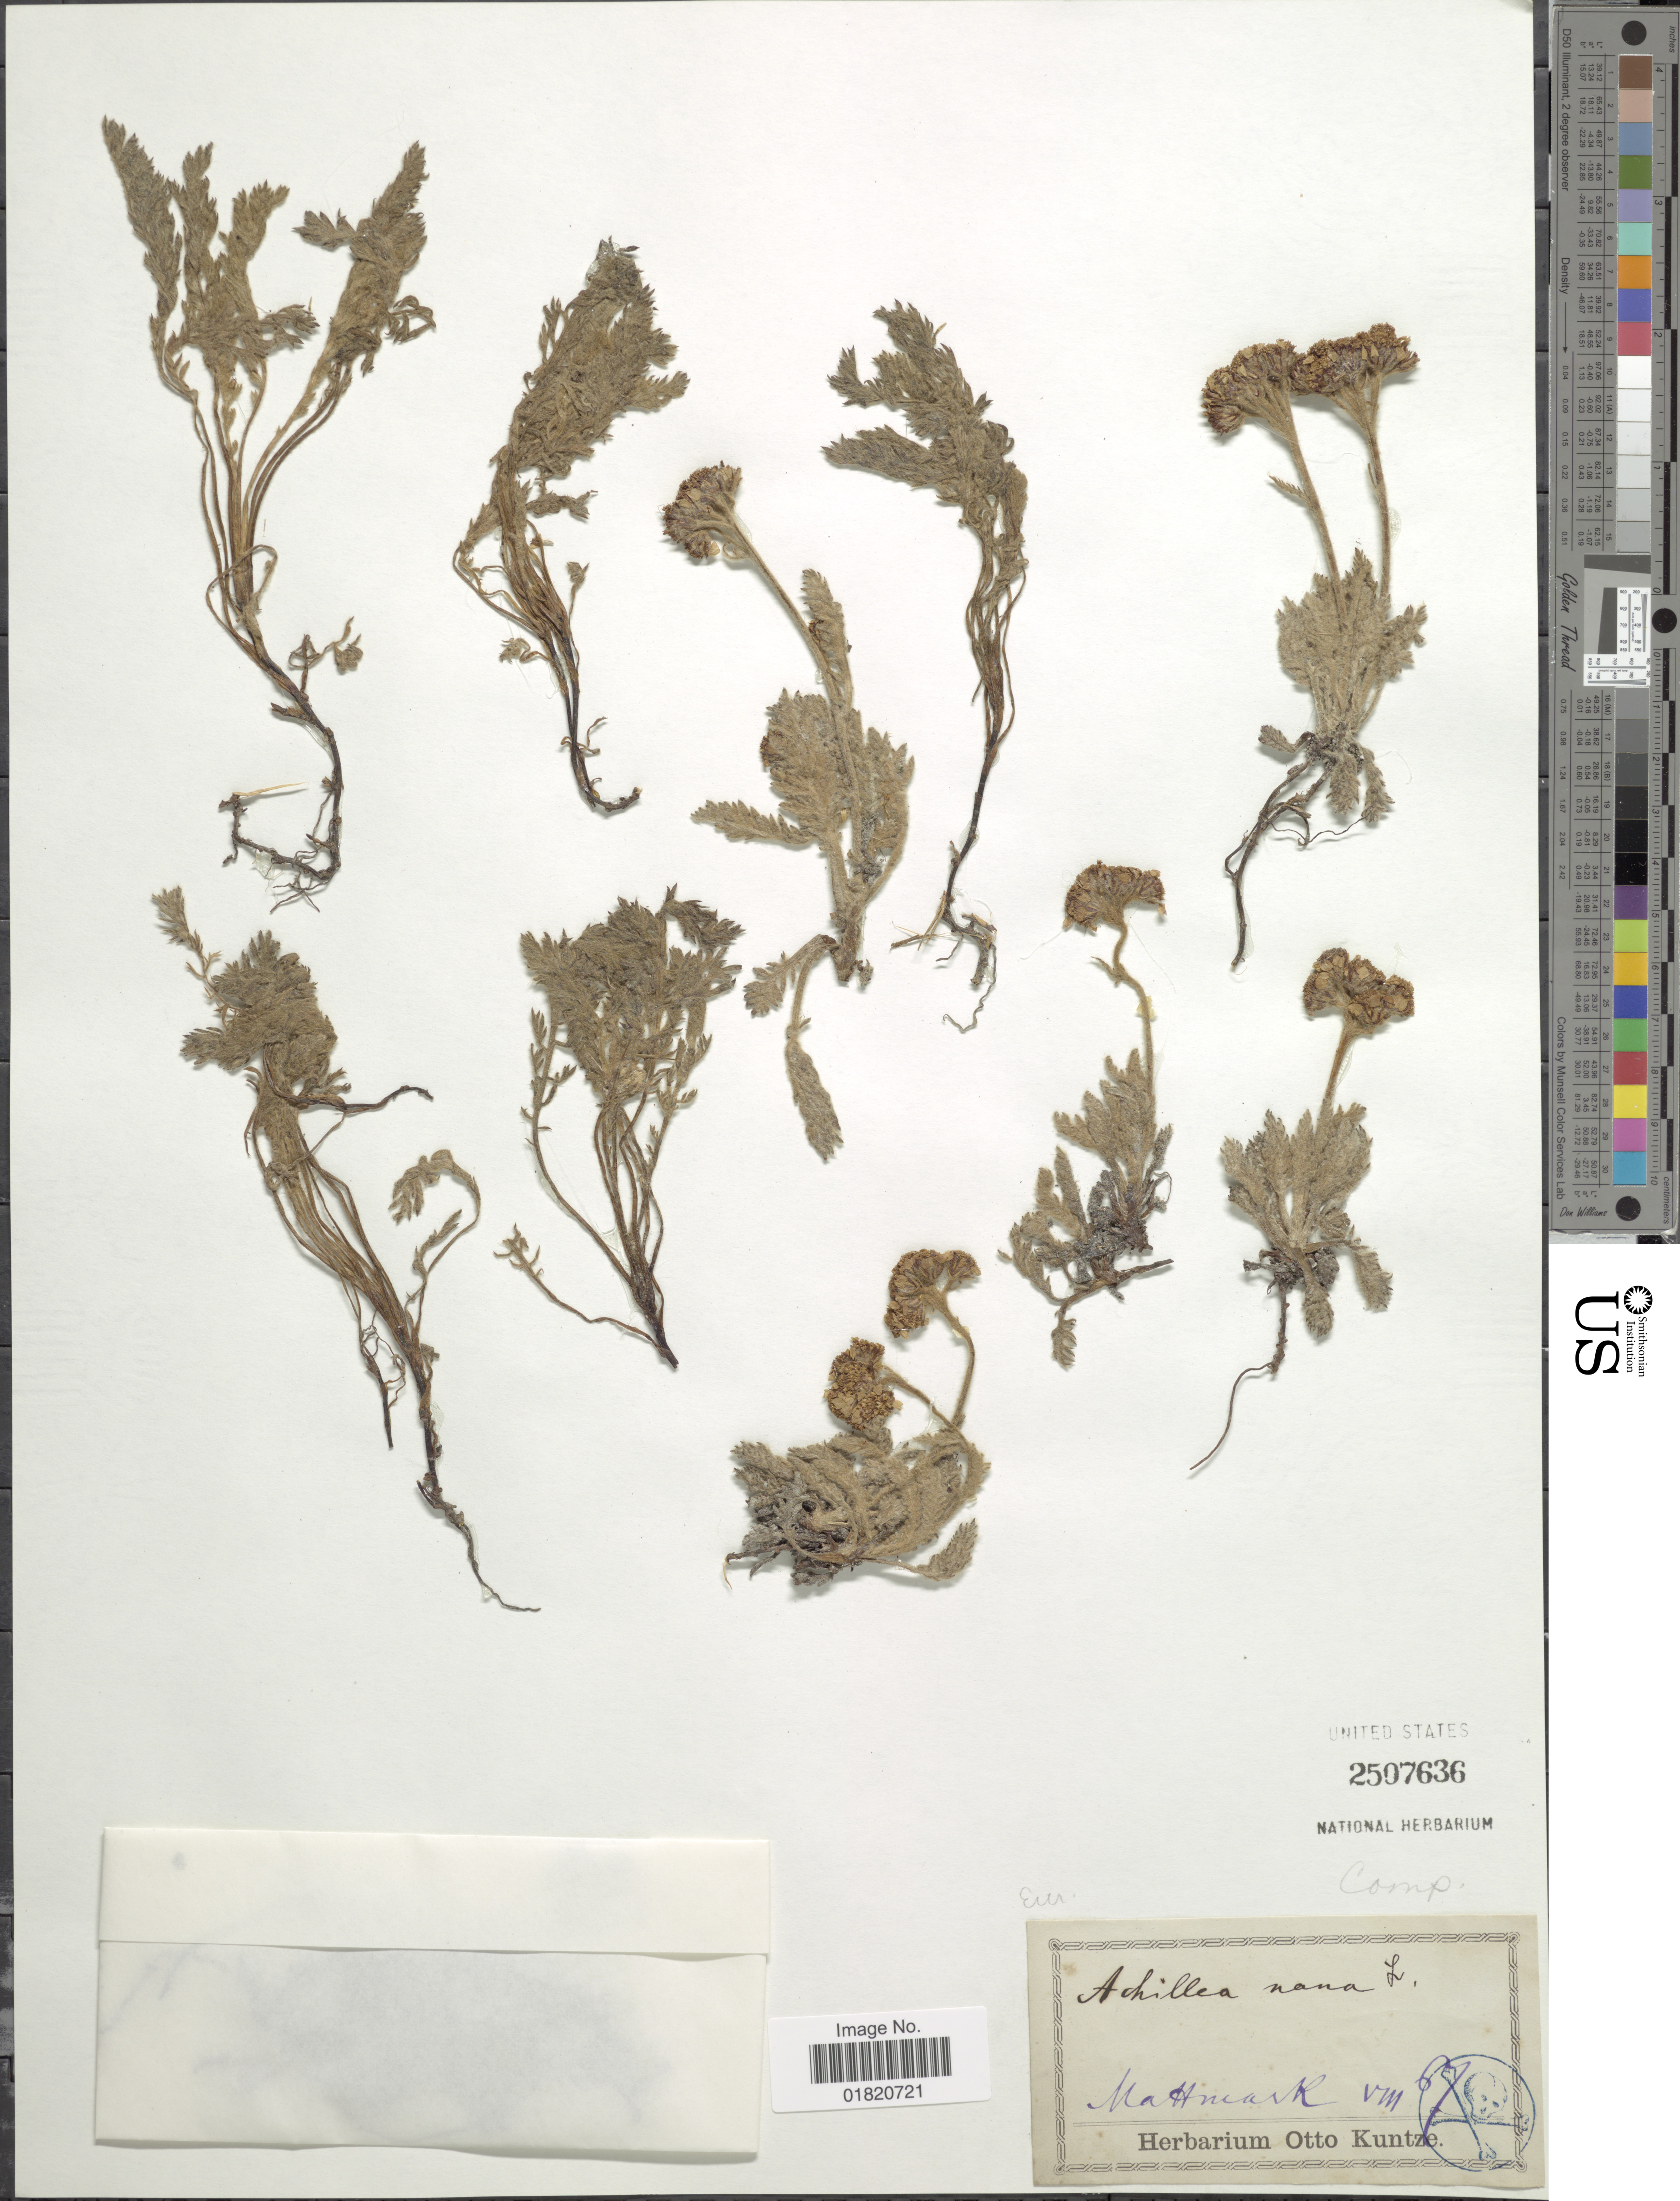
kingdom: Plantae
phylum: Tracheophyta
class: Magnoliopsida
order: Asterales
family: Asteraceae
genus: Achillea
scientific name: Achillea nana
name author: L.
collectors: ex herb. Otto Kuntze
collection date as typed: Transcribed d/m/y: /8/67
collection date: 1867-08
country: Switzerland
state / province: Valais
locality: Mattmark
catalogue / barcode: US 2507636